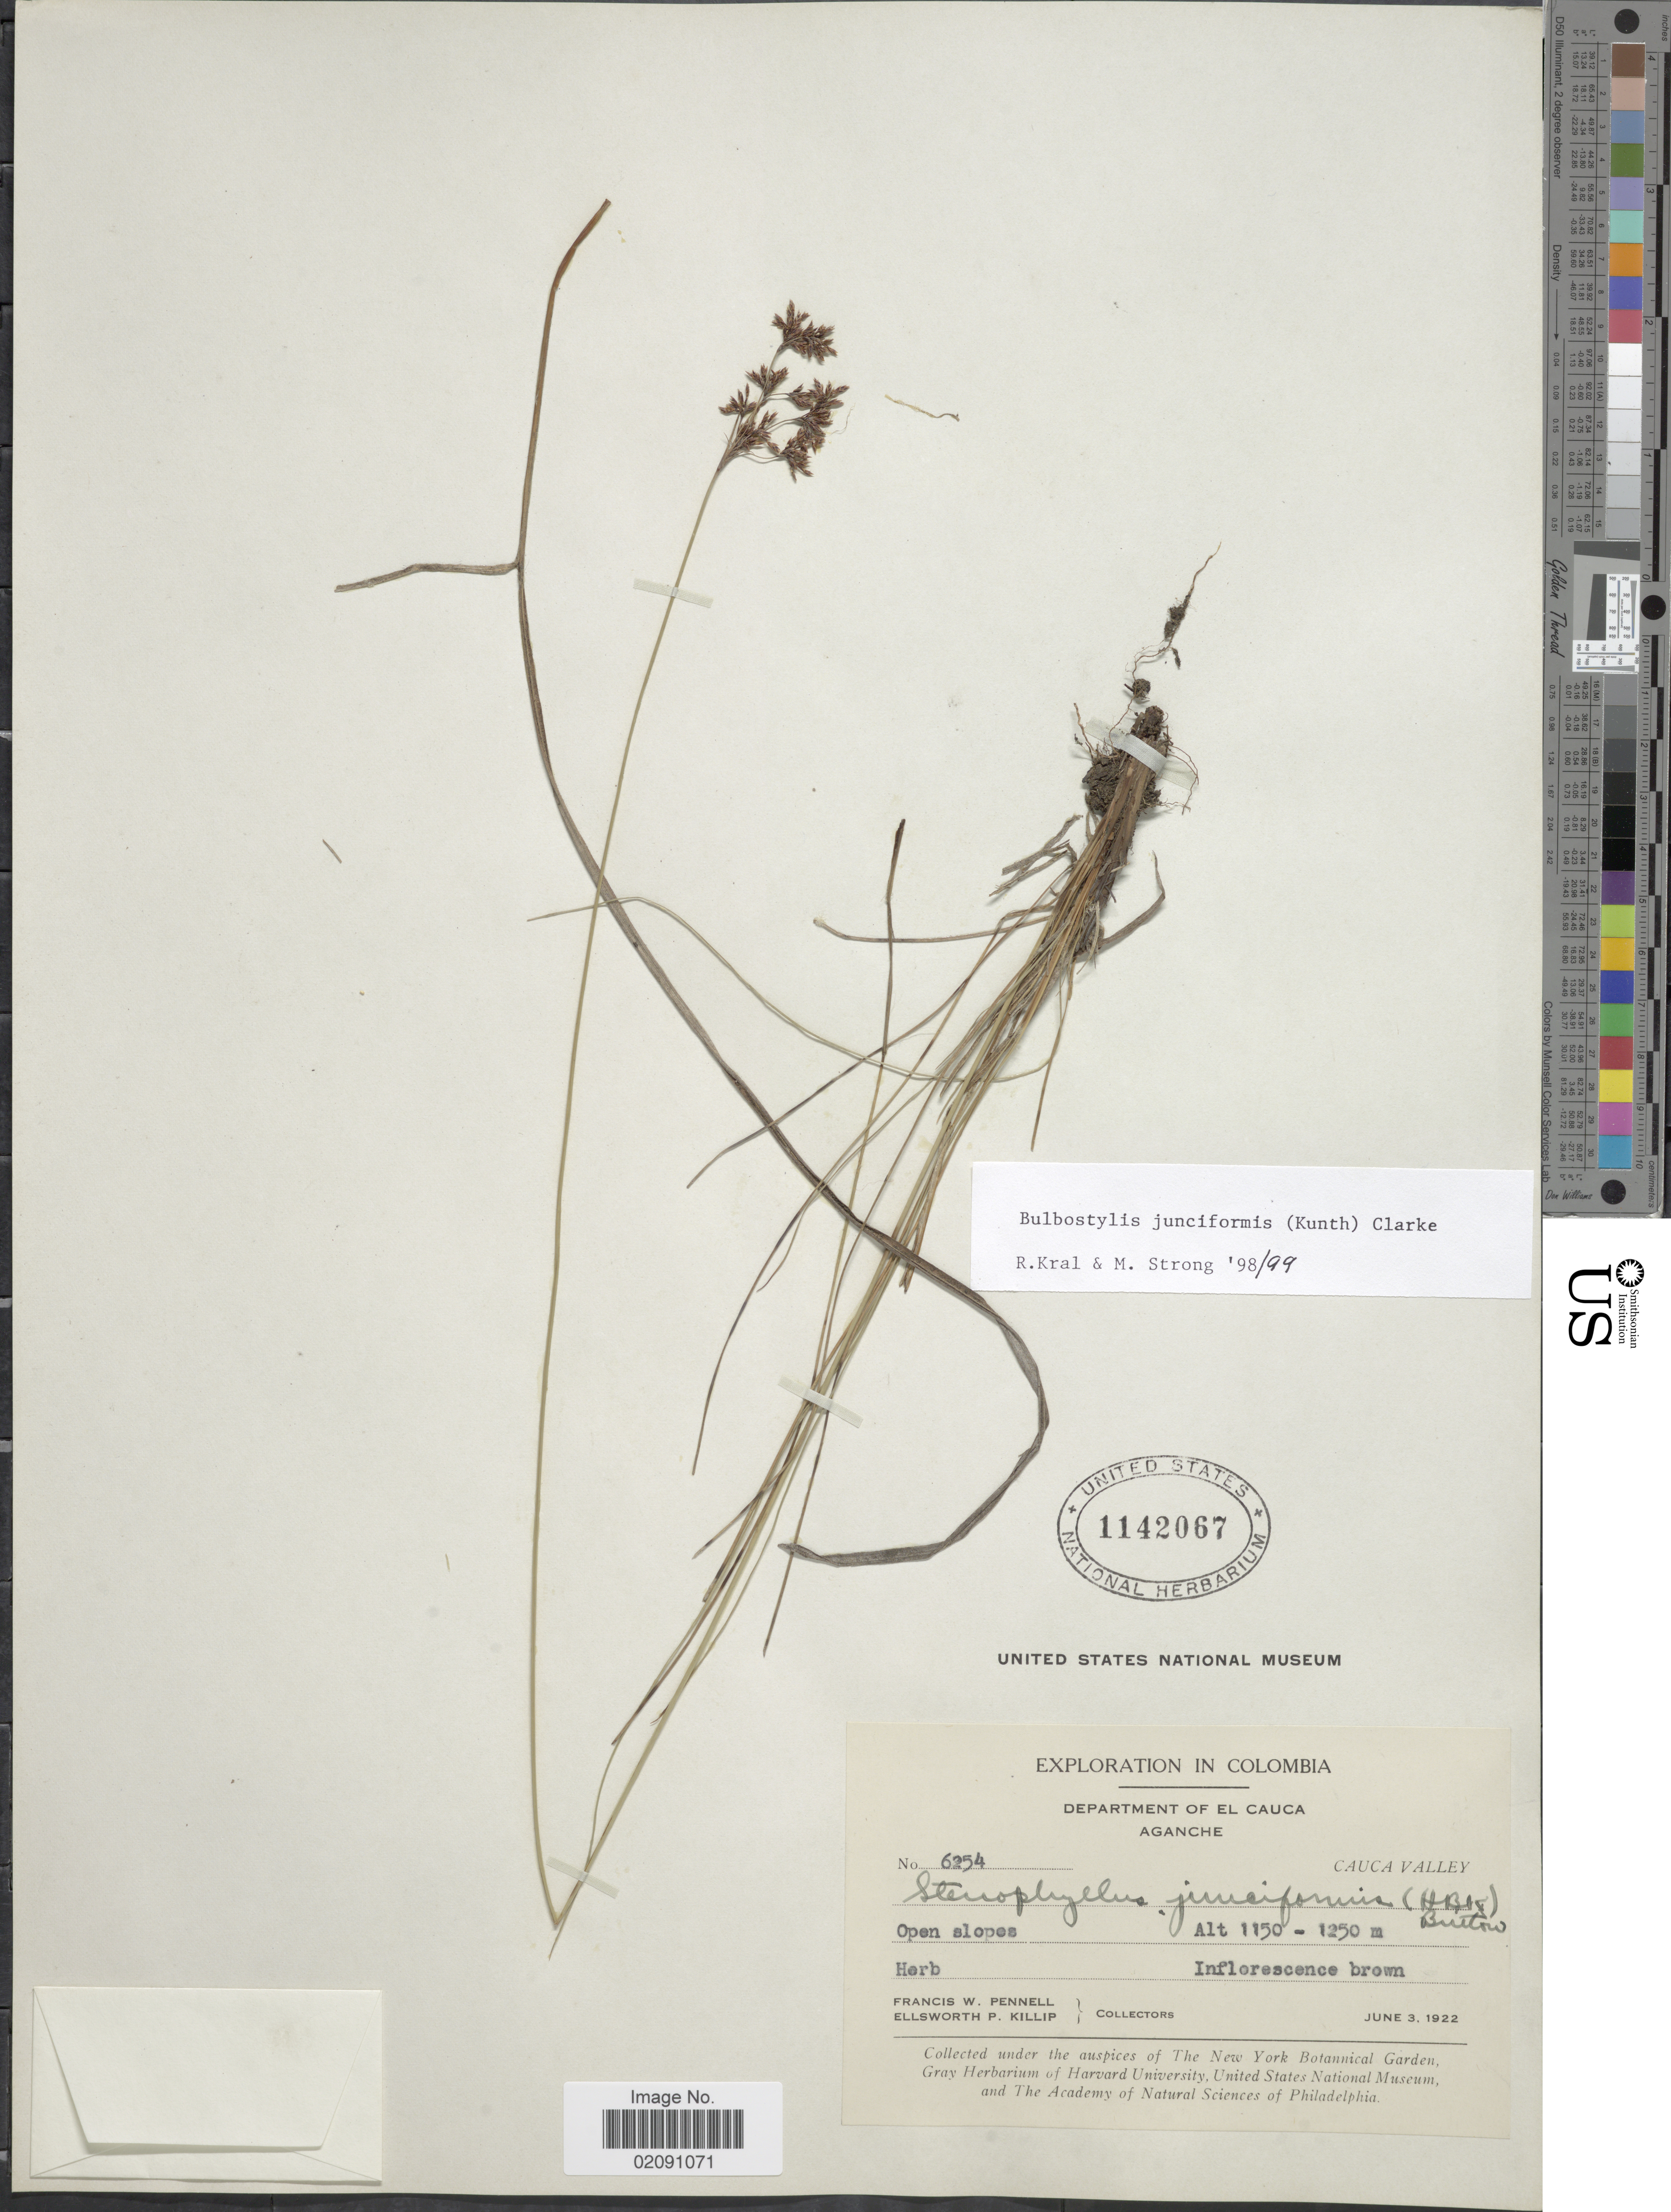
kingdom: Plantae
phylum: Tracheophyta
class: Liliopsida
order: Poales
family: Cyperaceae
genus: Bulbostylis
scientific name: Bulbostylis junciformis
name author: (Kunth) C.B. Clarke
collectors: F. W. Pennell & E. P. Killip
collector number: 6254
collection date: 1922-06-03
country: Colombia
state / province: Cauca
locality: El Cauca, Aganche, Cauca, open slopes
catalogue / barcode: US 1142067